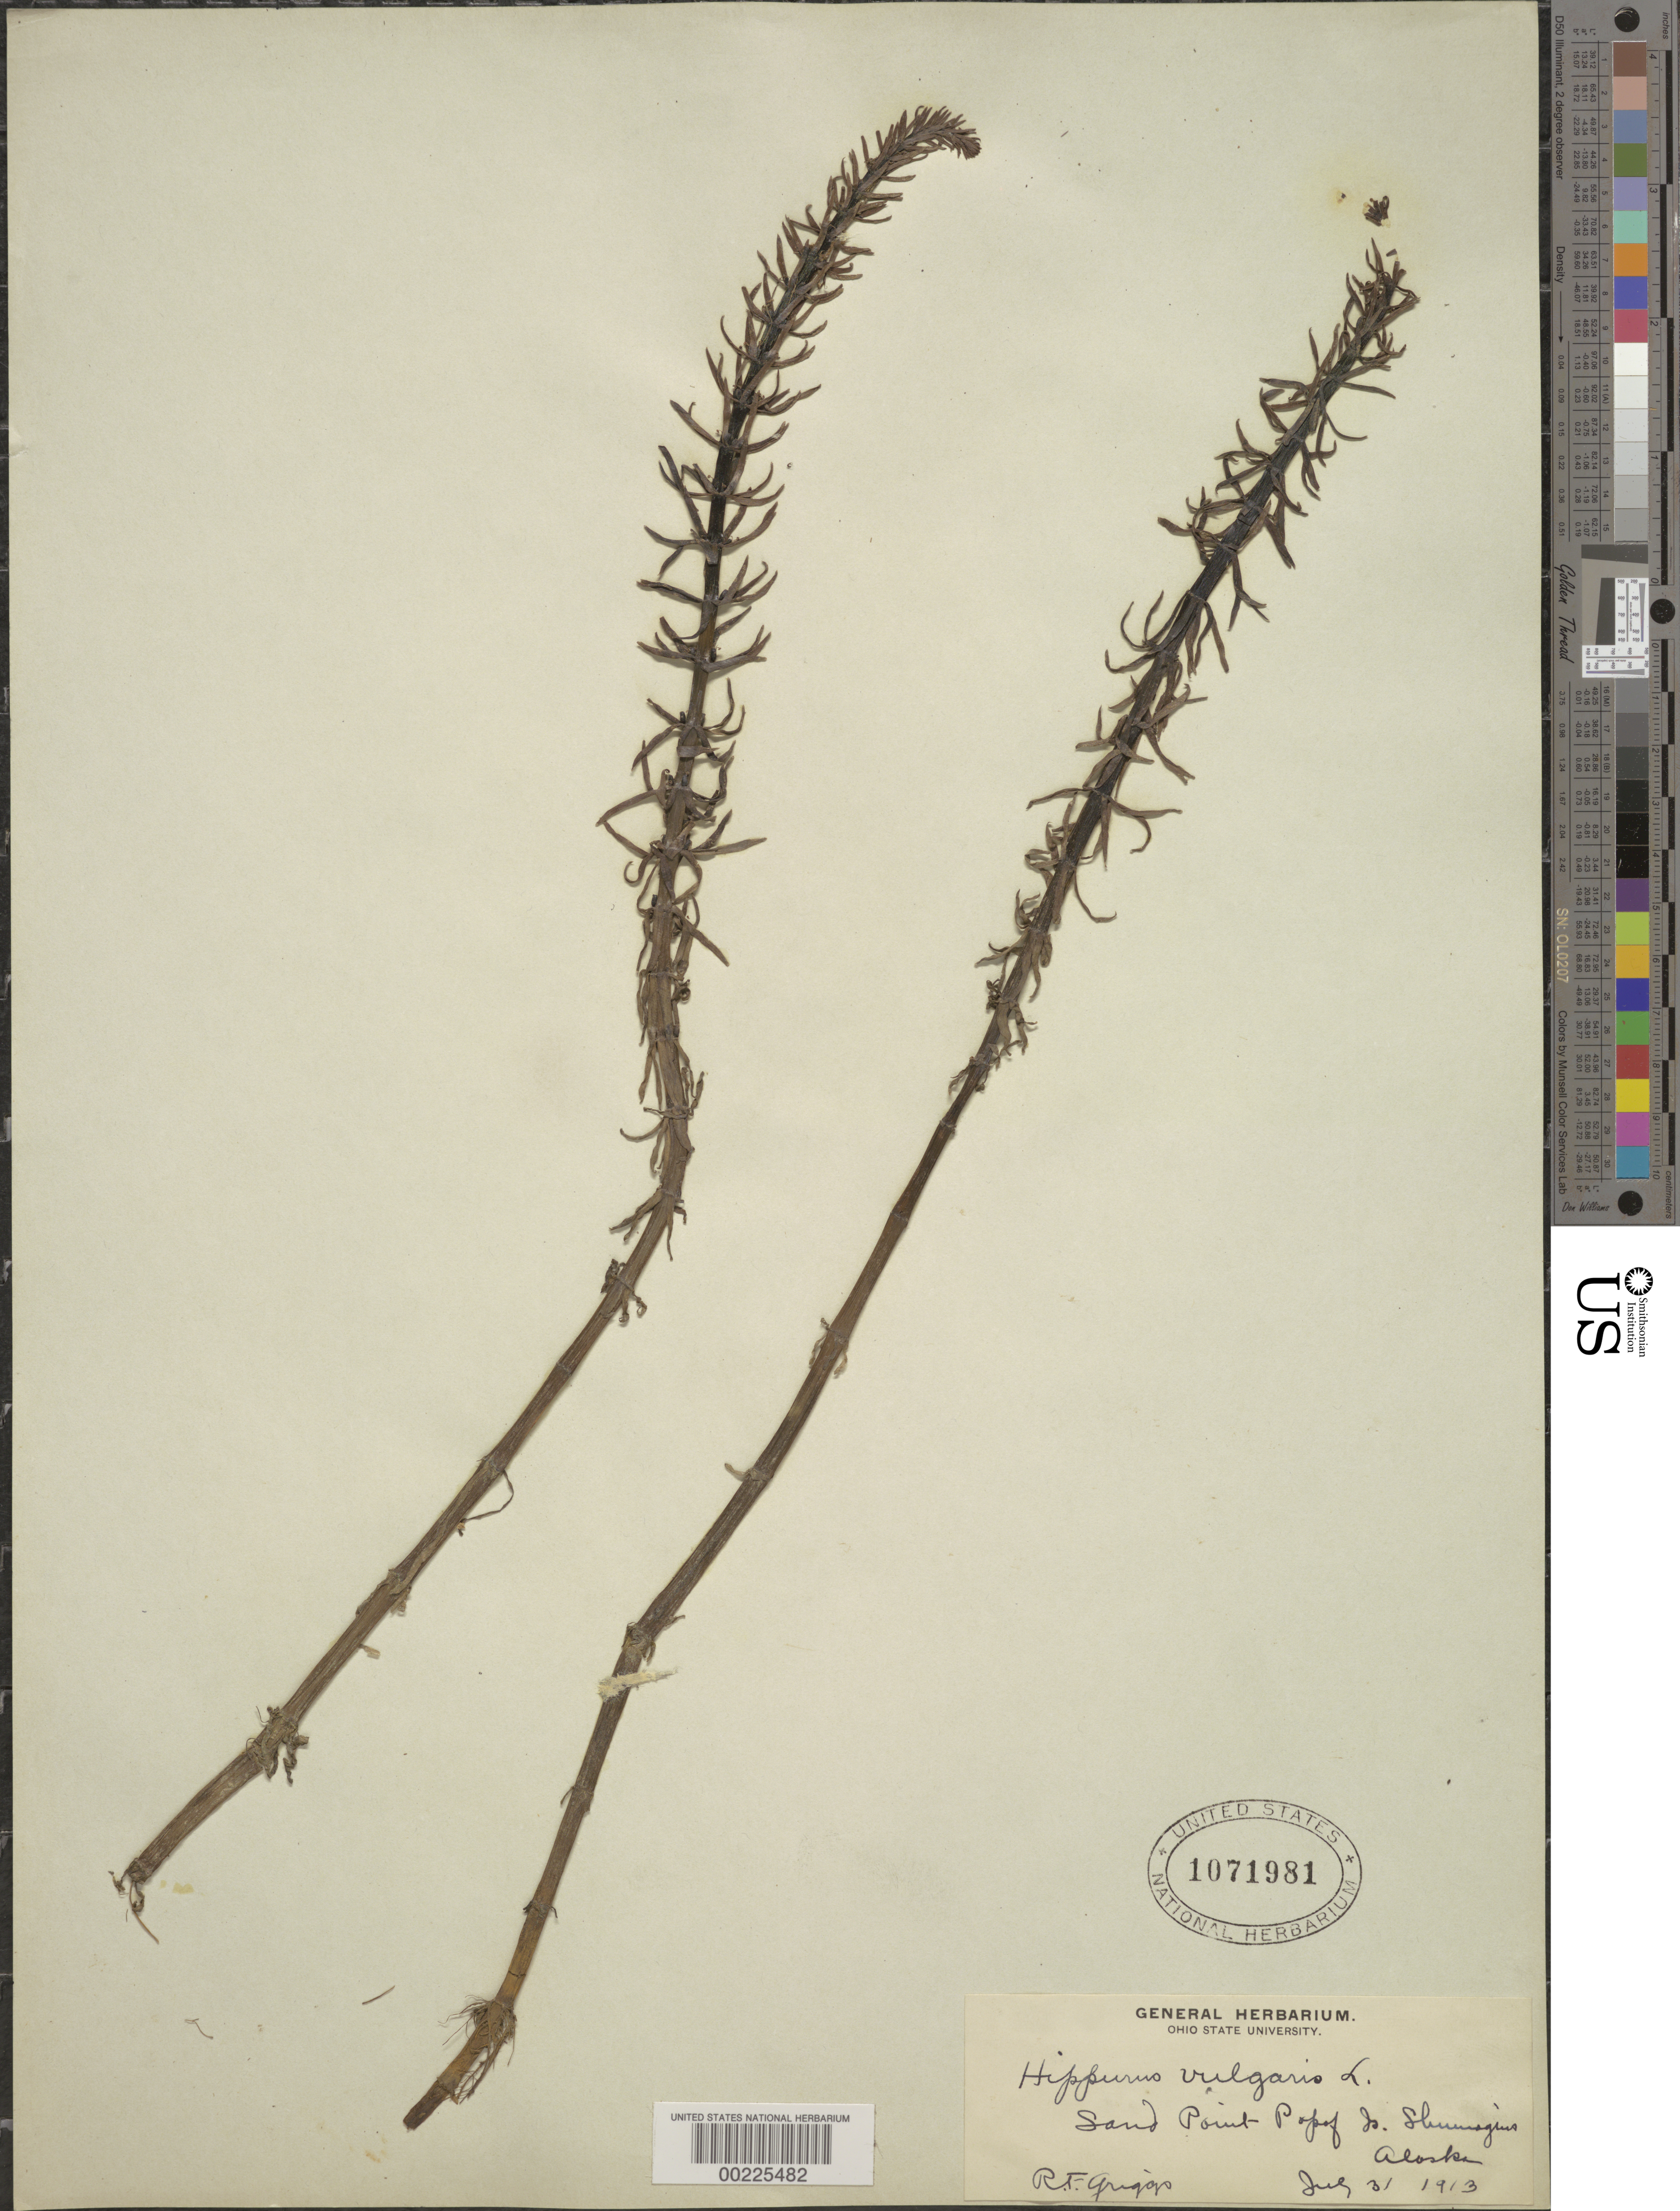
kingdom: Plantae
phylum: Tracheophyta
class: Magnoliopsida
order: Lamiales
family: Plantaginaceae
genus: Hippuris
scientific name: Hippuris vulgaris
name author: L.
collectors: R. F. Griggs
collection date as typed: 31 Jul 1913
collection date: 1913-07-31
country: United States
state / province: Alaska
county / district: Aleutians East Borough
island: Popof Island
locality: Sand point, popof island, shumagins [Shumagin Is.]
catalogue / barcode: US 1071981